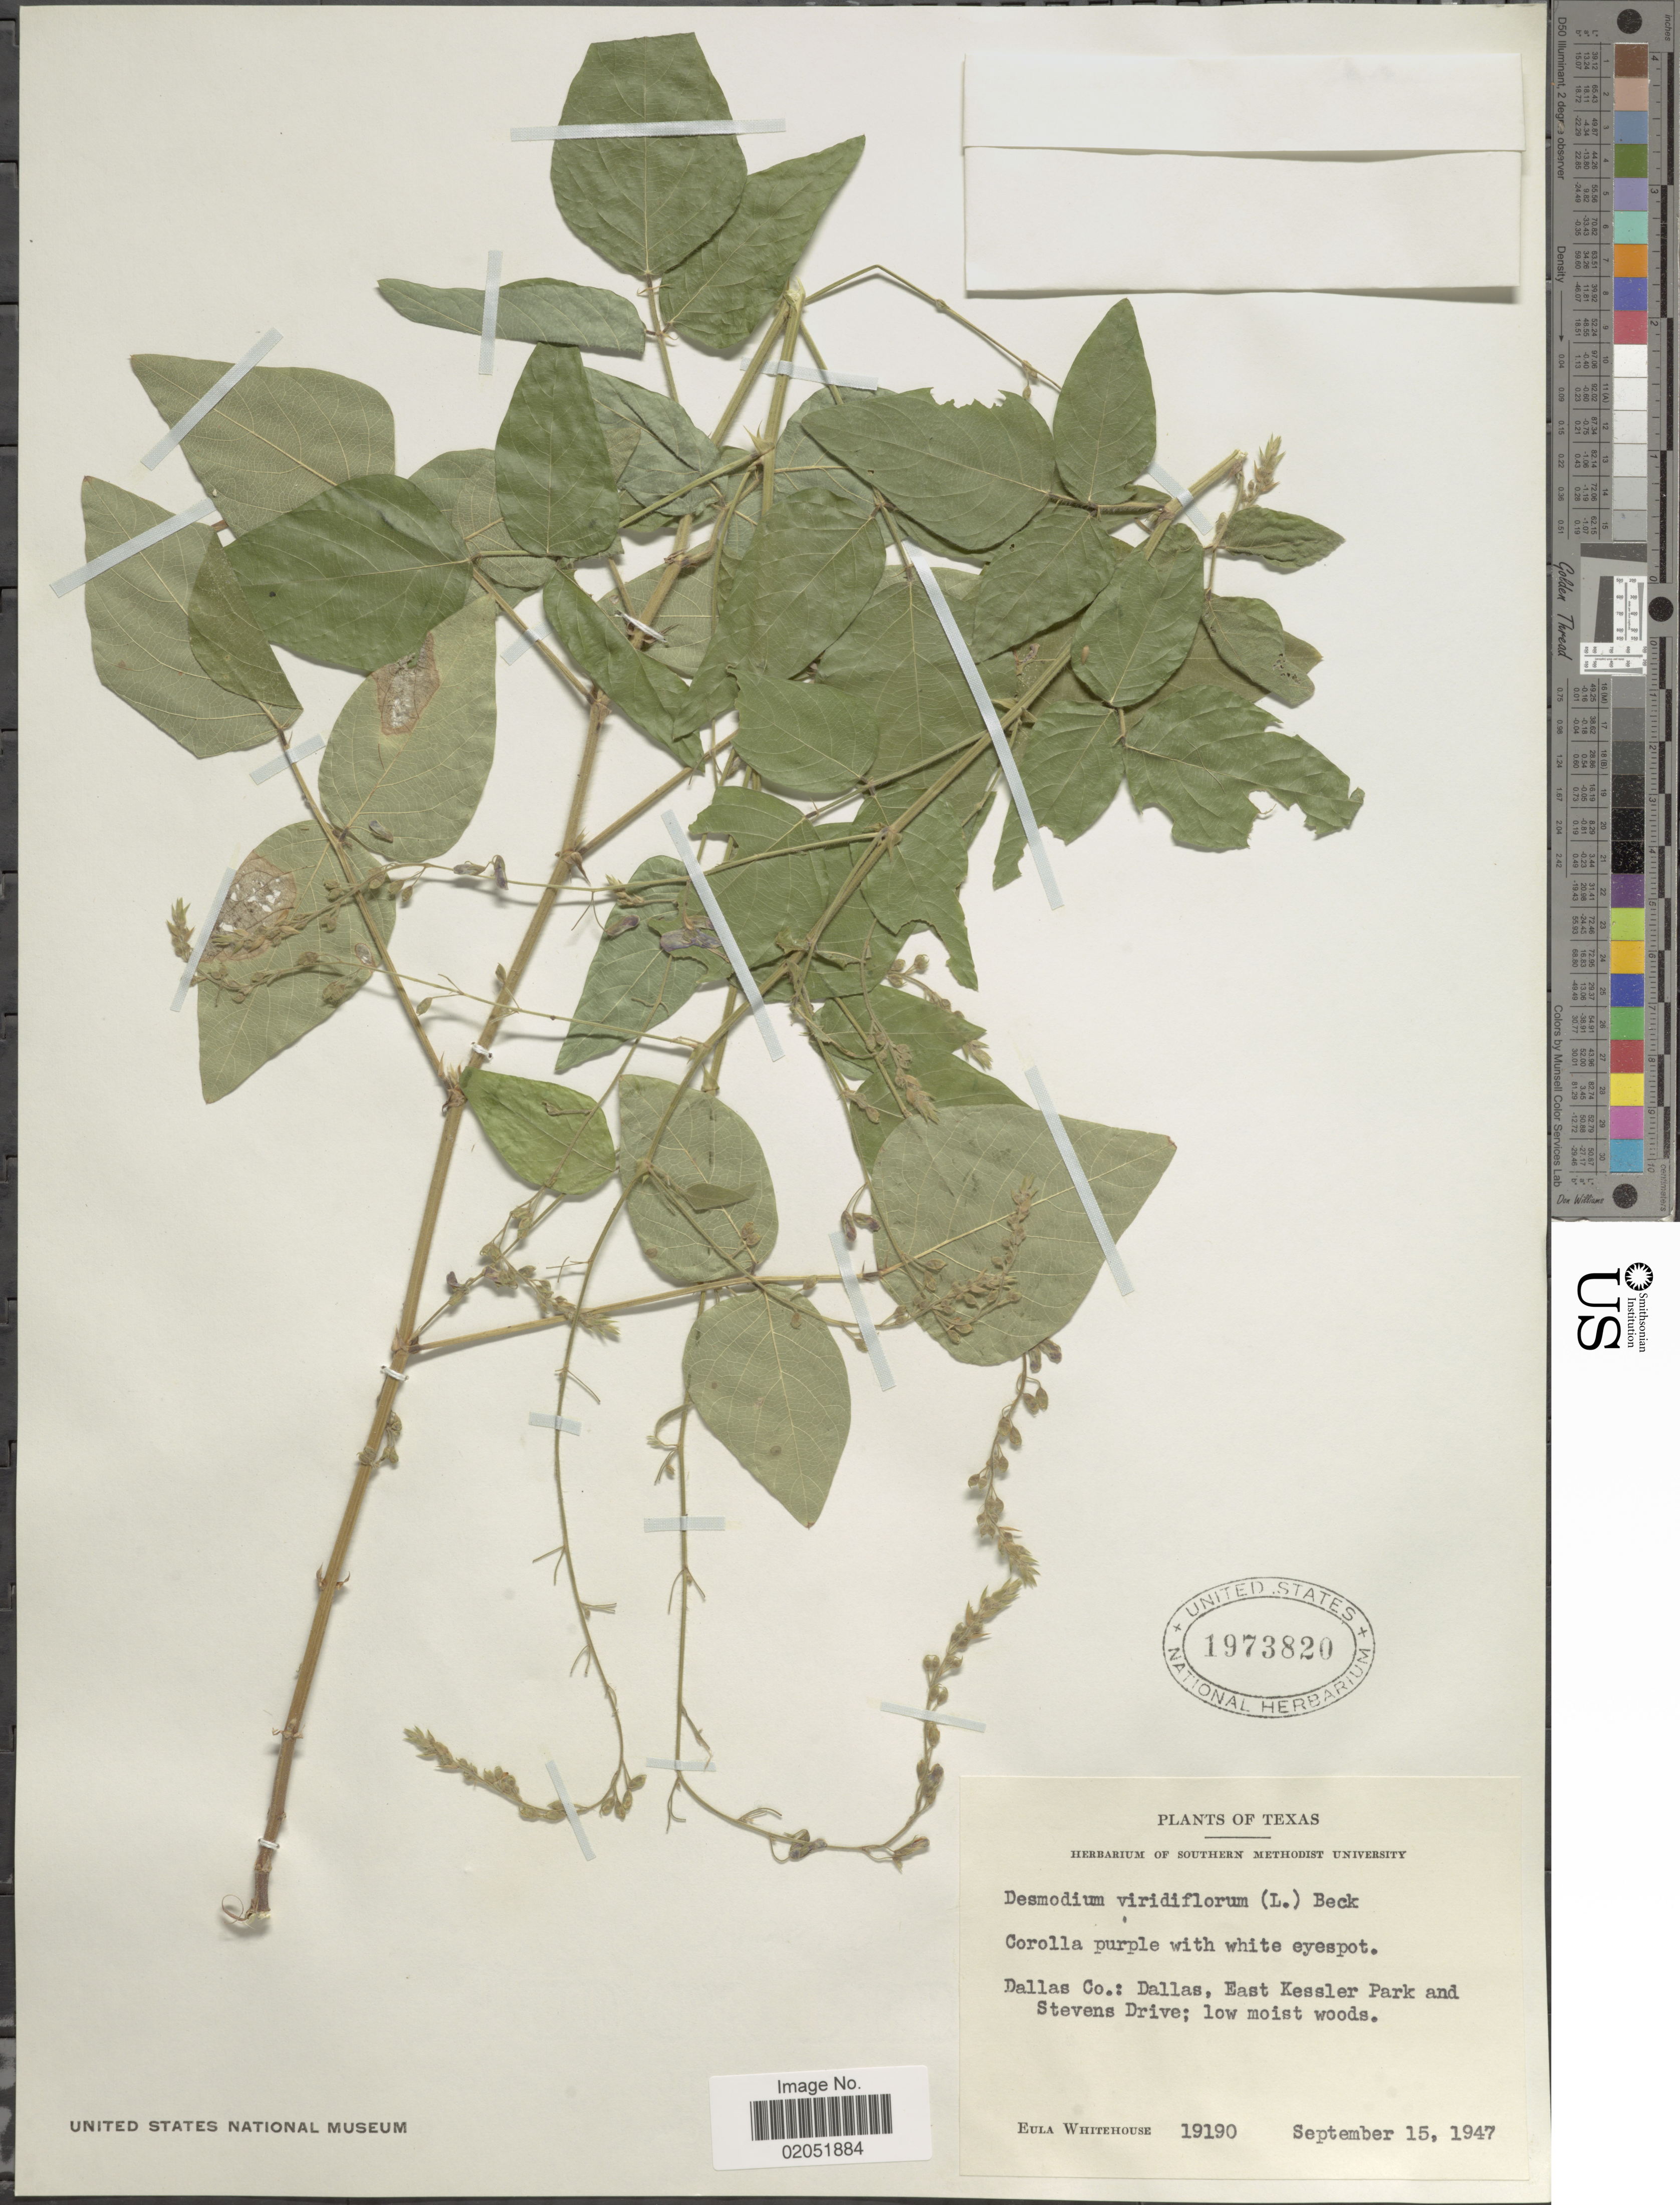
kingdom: Plantae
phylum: Tracheophyta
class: Magnoliopsida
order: Fabales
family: Fabaceae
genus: Desmodium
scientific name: Desmodium viridiflorum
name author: (L.) DC.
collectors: E. Whitehouse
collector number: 19190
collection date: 1947-09-15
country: United States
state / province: Texas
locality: Texas, Dallas Co.: Dallas, East Kessler Park and Stevens Drive.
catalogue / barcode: US 1973820